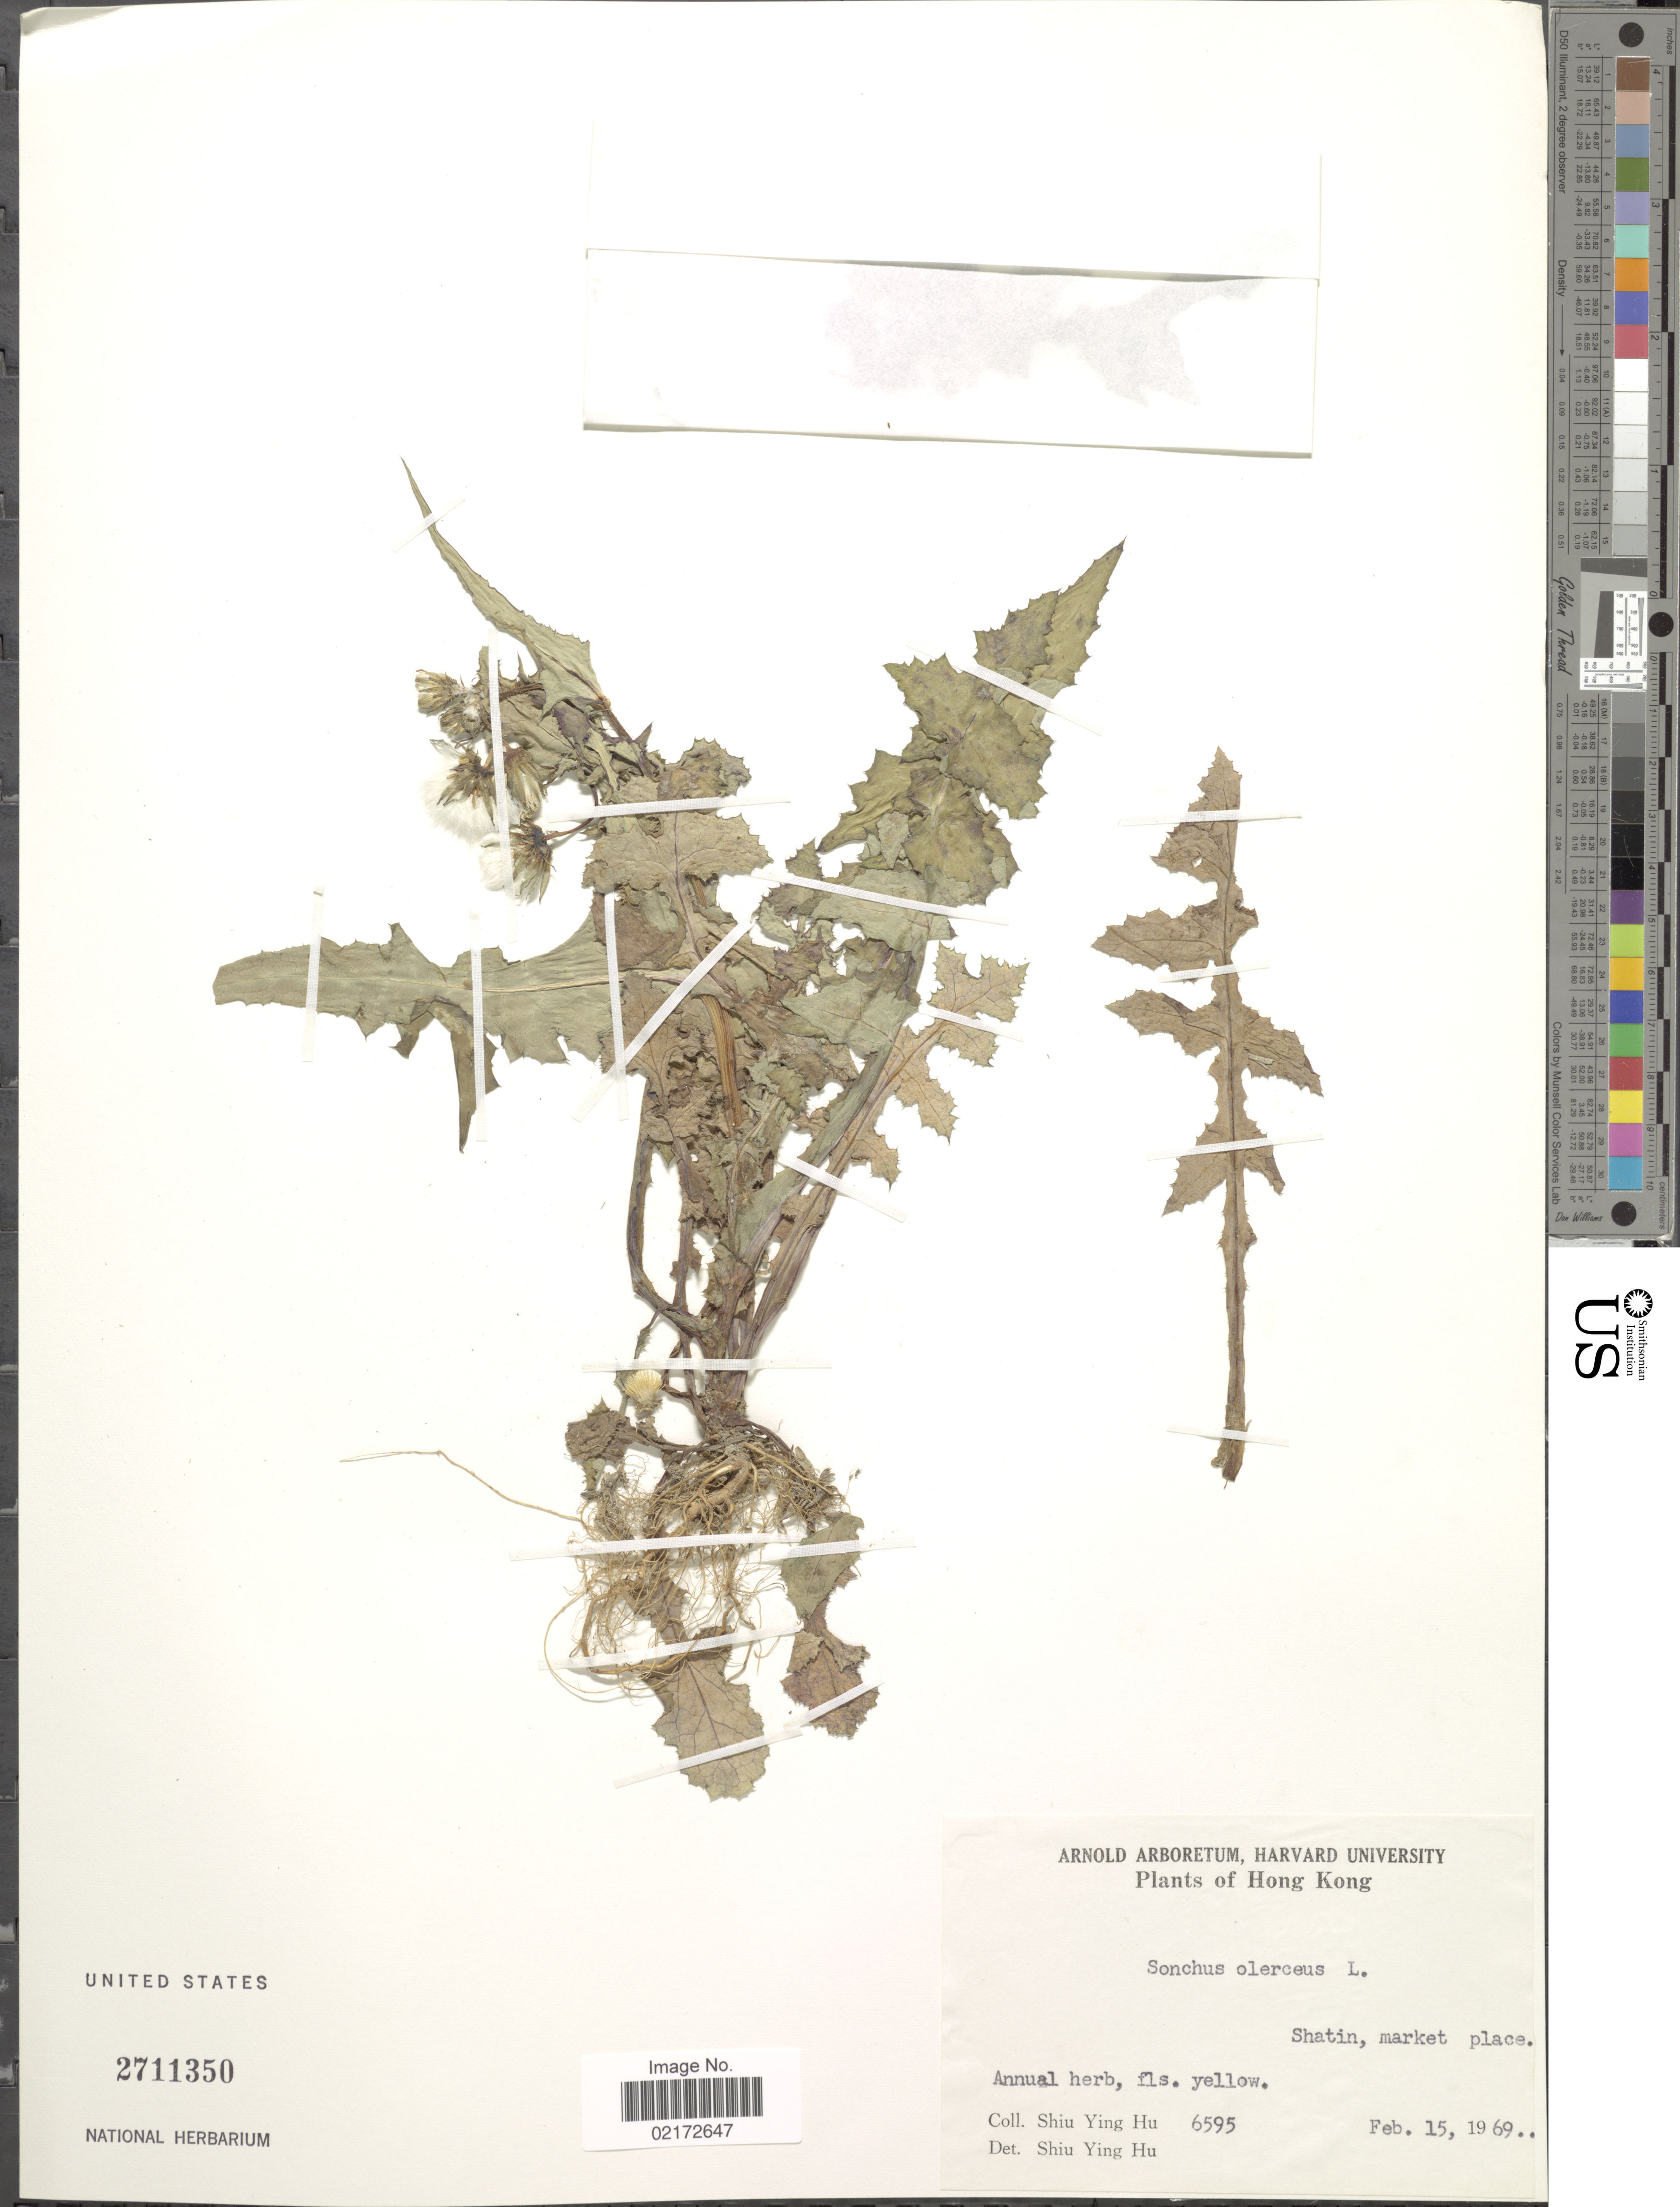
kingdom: Plantae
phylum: Tracheophyta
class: Magnoliopsida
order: Asterales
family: Asteraceae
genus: Sonchus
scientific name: Sonchus oleraceus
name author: L.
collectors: S. Y. Hu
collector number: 6595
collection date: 1969-02-15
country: China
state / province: Hong Kong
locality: Shatin, market place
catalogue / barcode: US 2711350